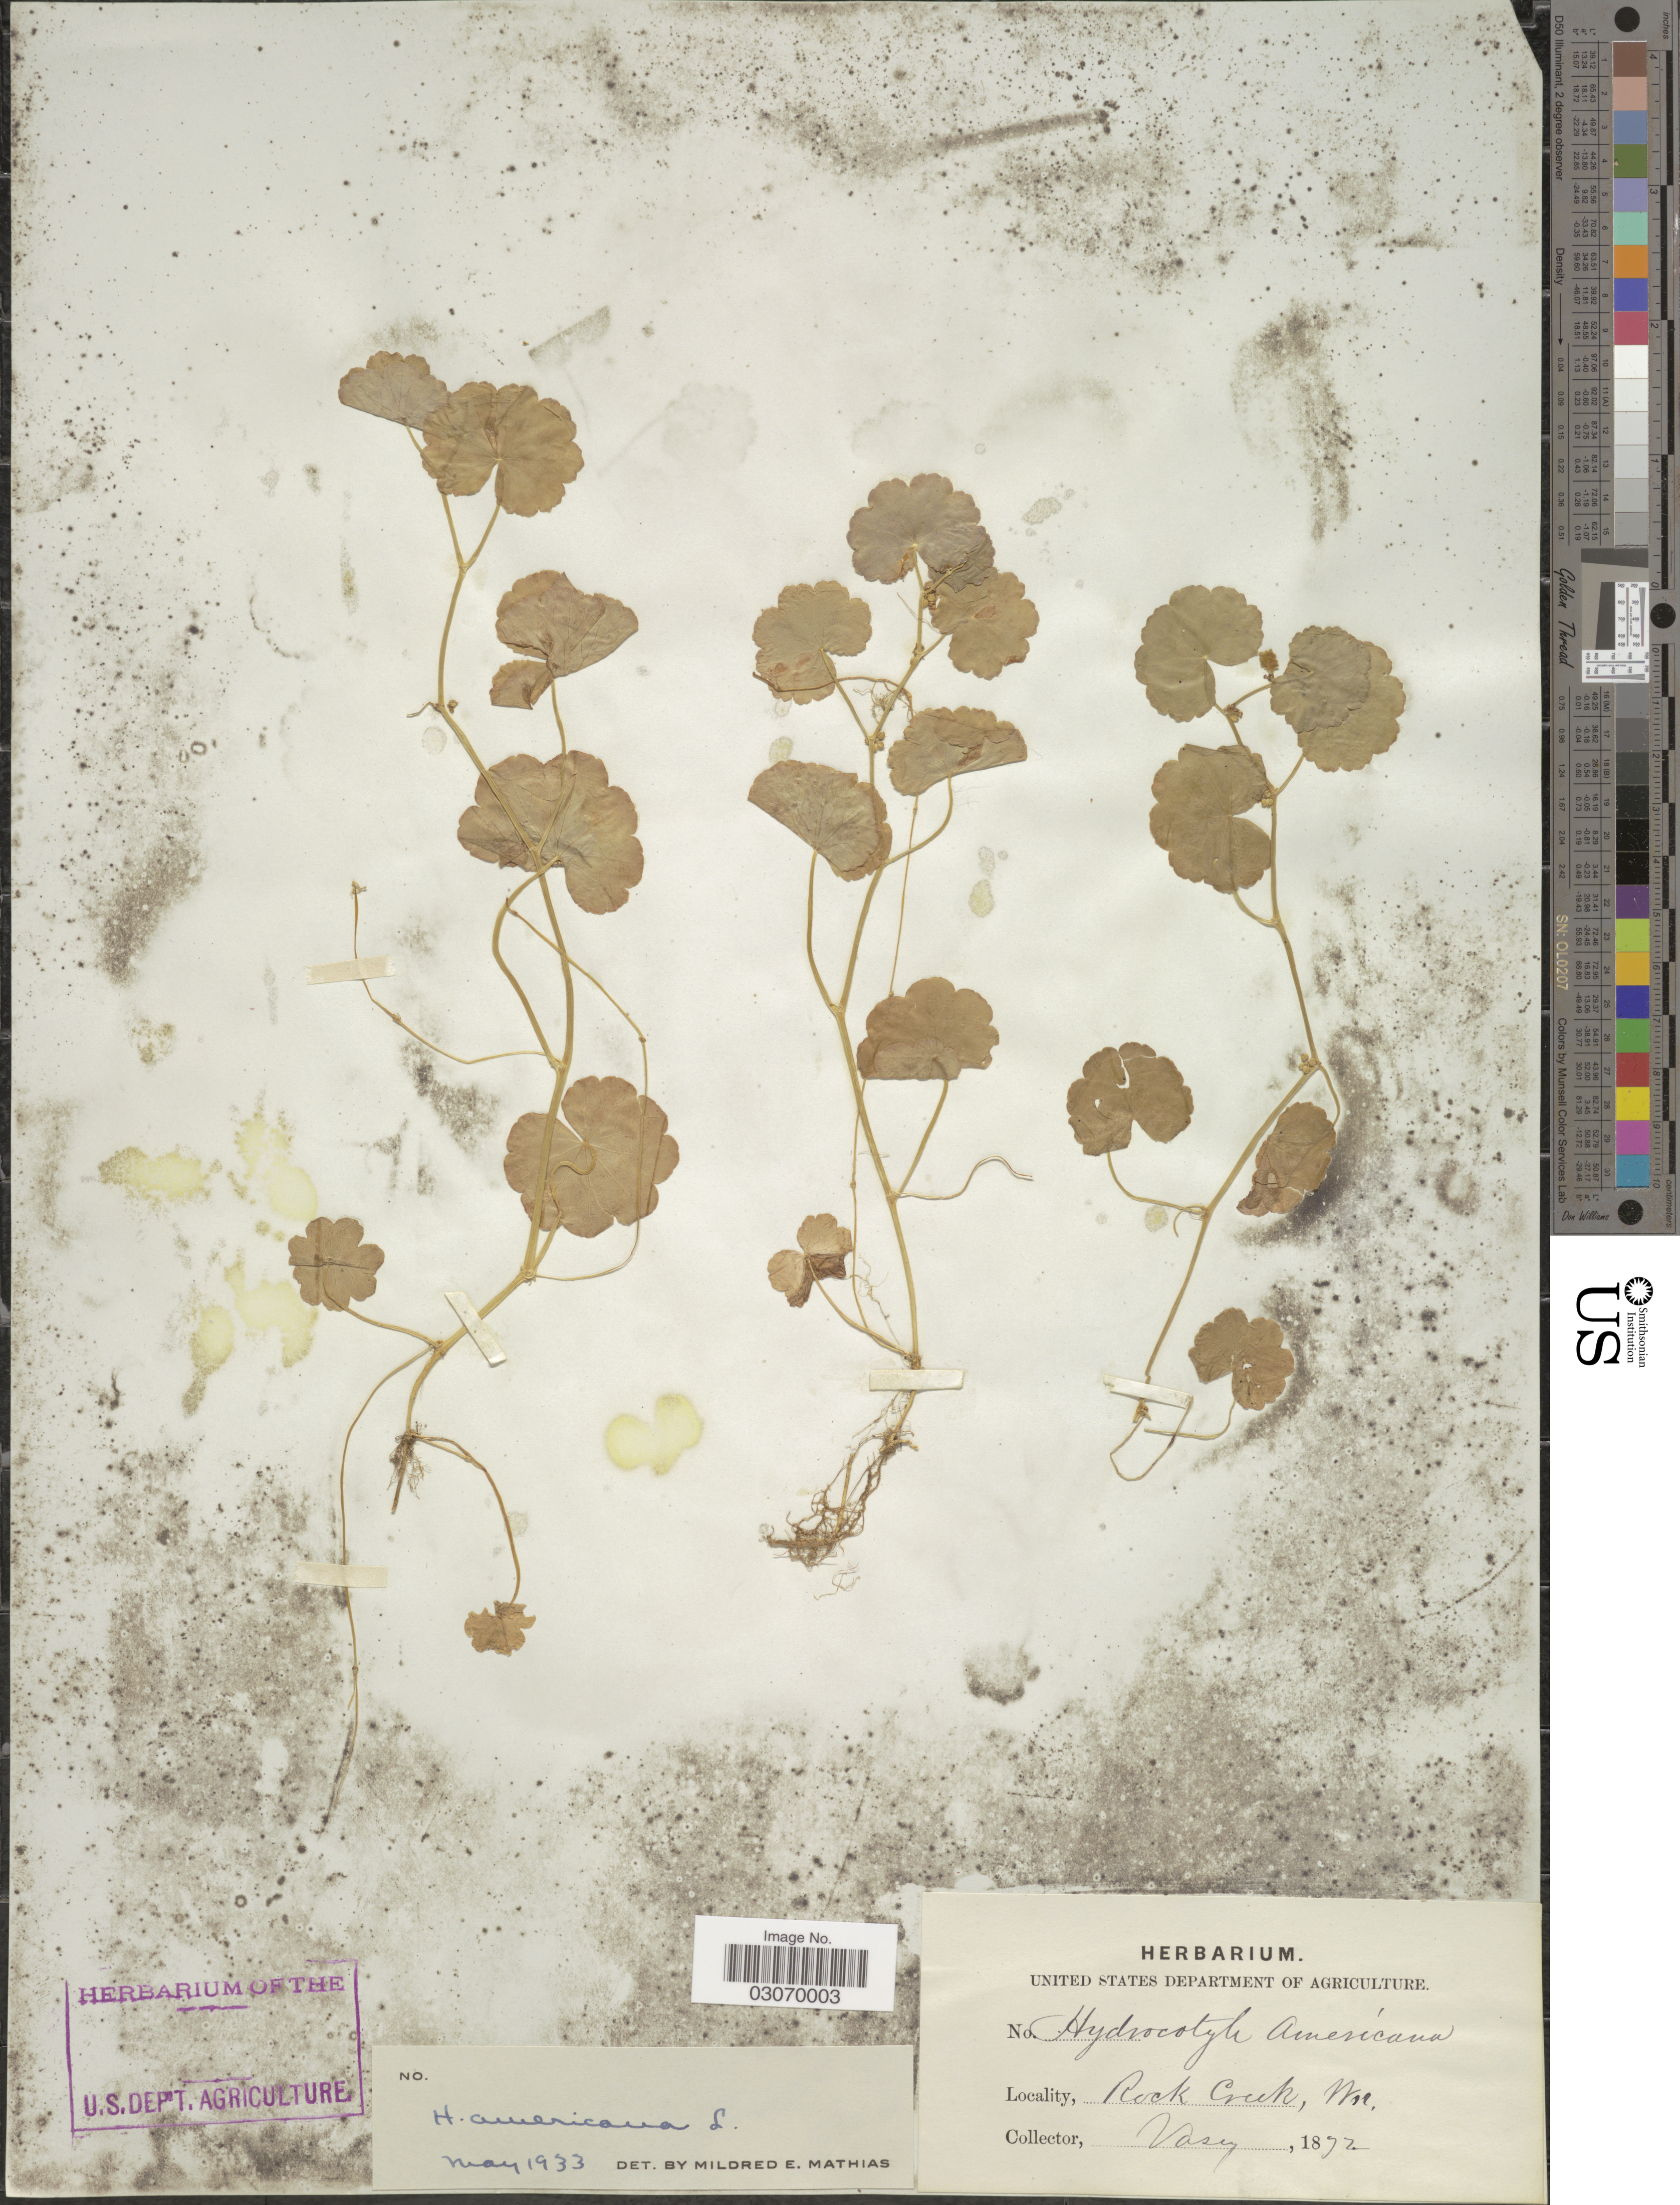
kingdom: Plantae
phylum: Tracheophyta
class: Magnoliopsida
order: Apiales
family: Araliaceae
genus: Hydrocotyle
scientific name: Hydrocotyle americana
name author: L.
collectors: Vasey, --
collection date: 1872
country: United States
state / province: Wisconsin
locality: Rock Creek.